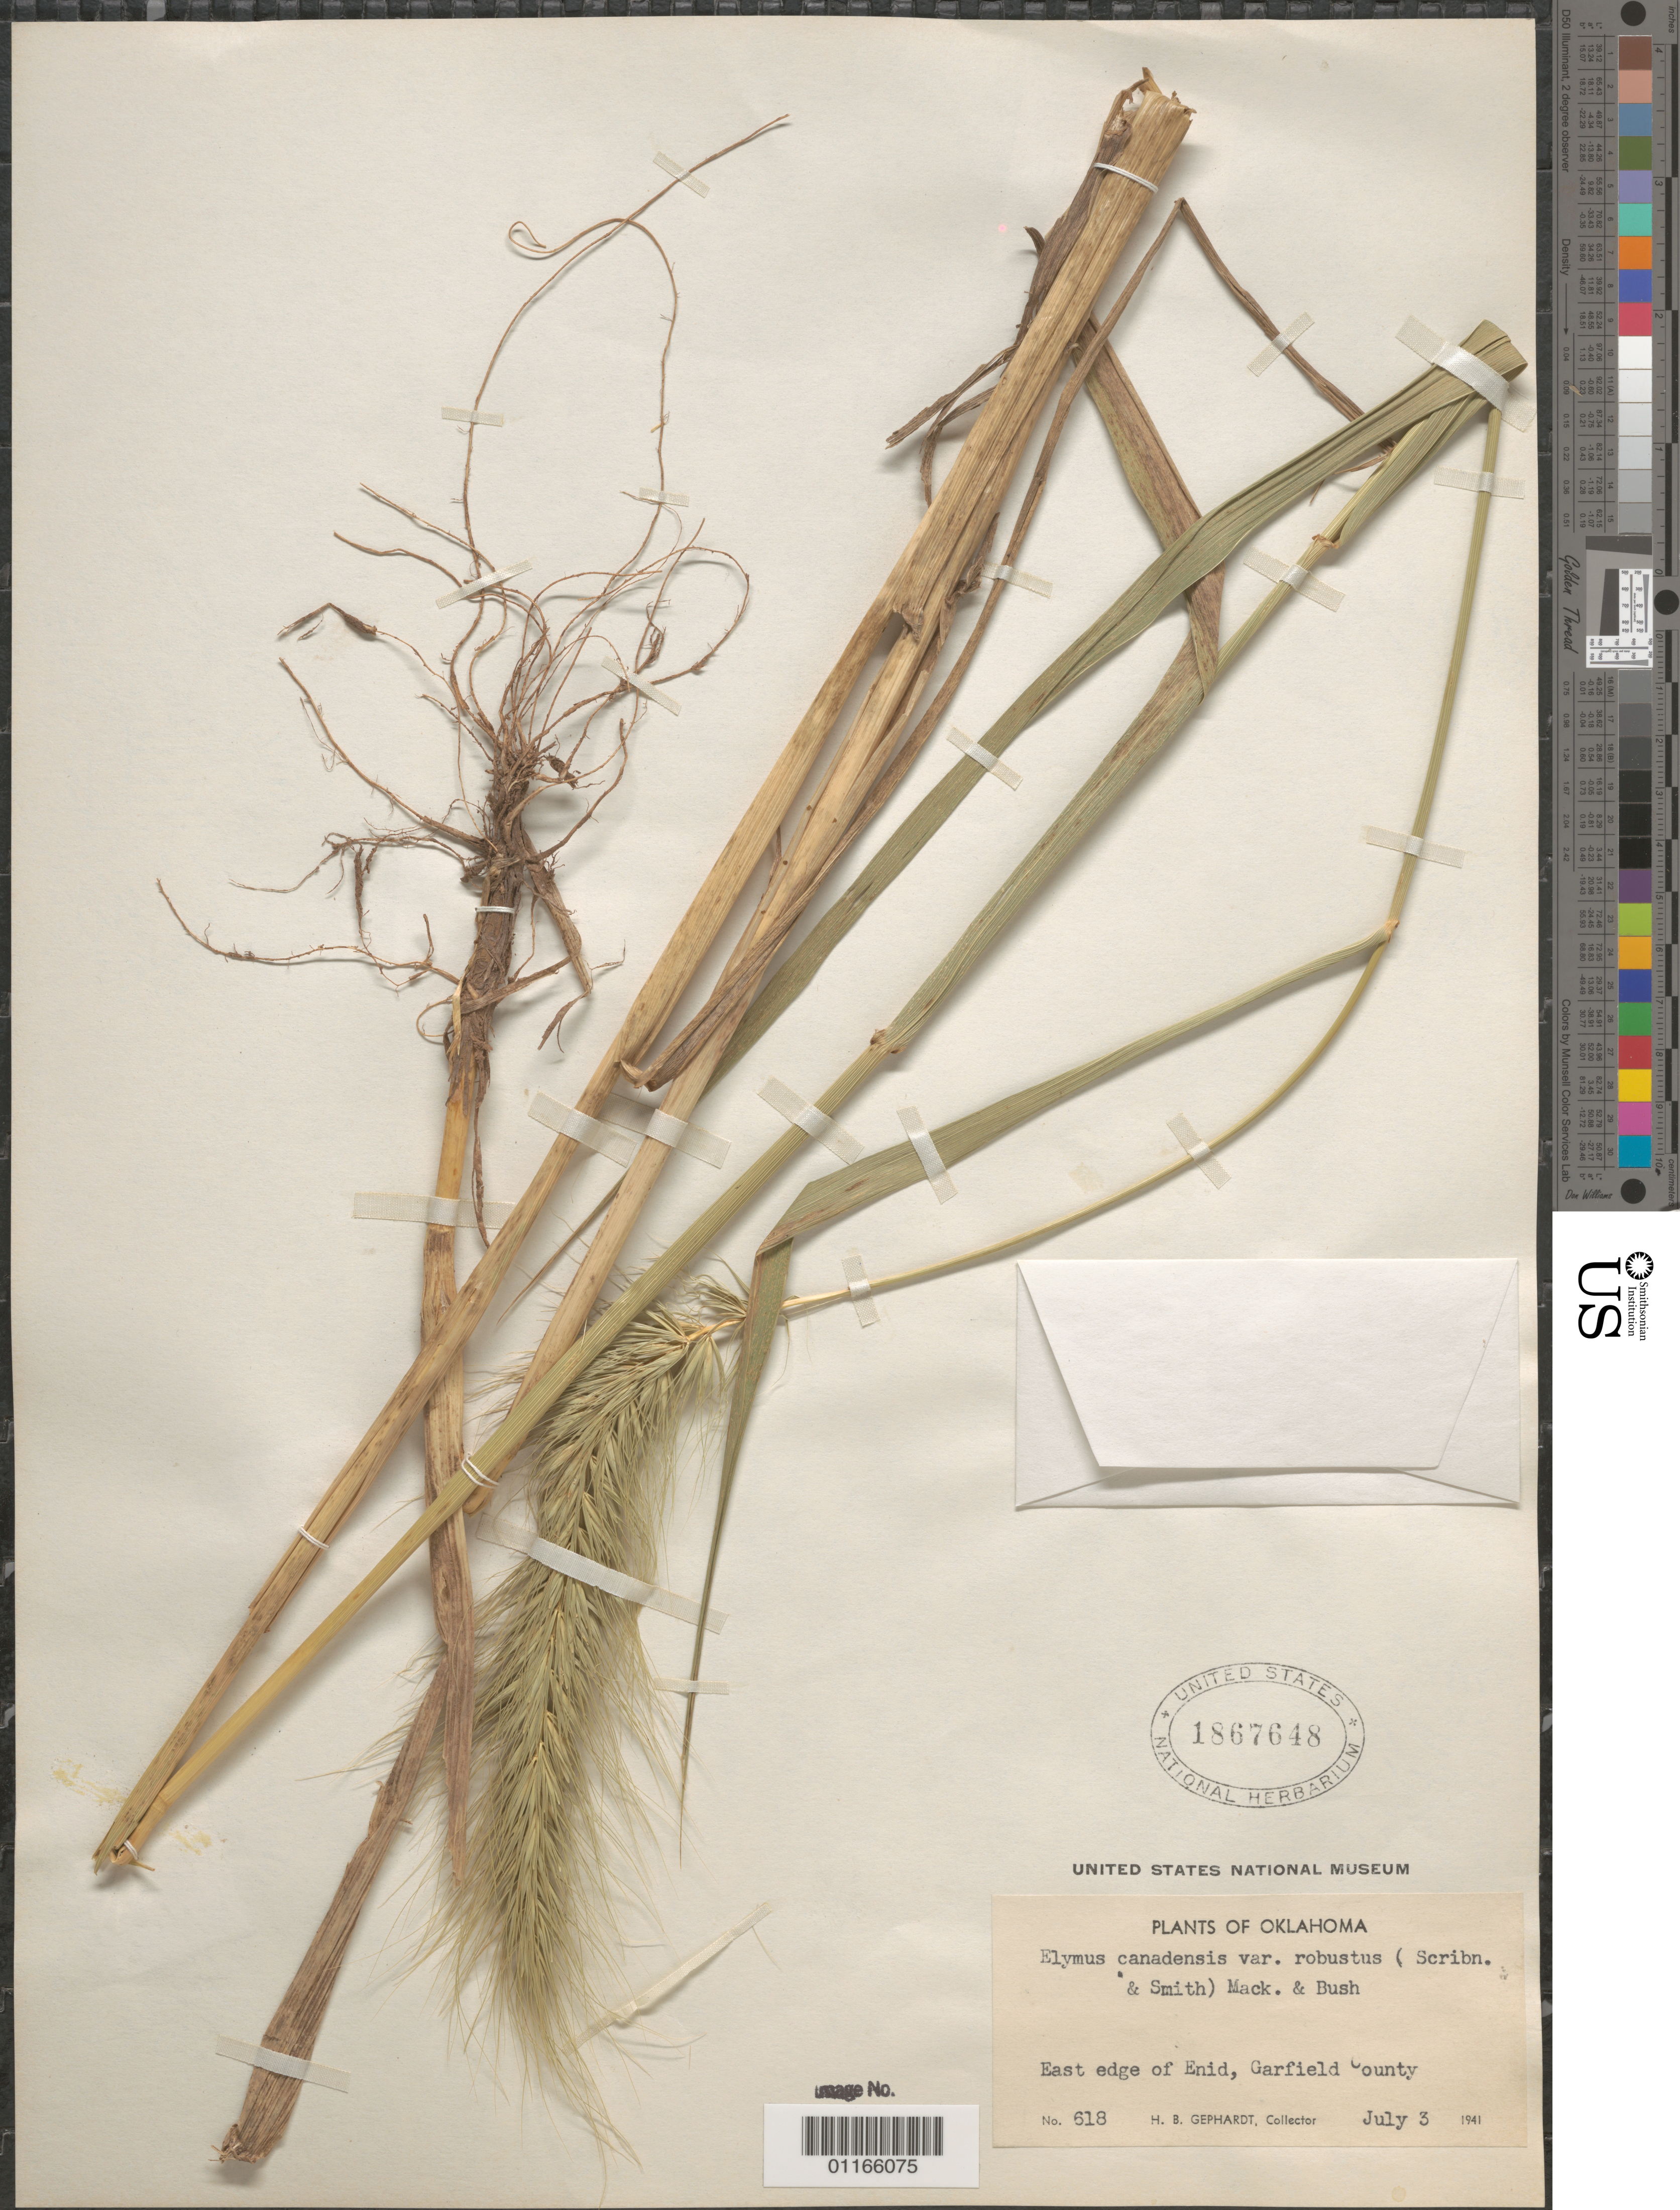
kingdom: Plantae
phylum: Tracheophyta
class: Liliopsida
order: Poales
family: Poaceae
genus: Elymus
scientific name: Elymus canadensis var. robustus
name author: (Scribn. & R.M. Sm.) Mackenz. & Bush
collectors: H. Gephardt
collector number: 618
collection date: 1941-07-03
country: United States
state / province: Oklahoma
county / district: Garfield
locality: East edge of Enid.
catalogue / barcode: US 1867648